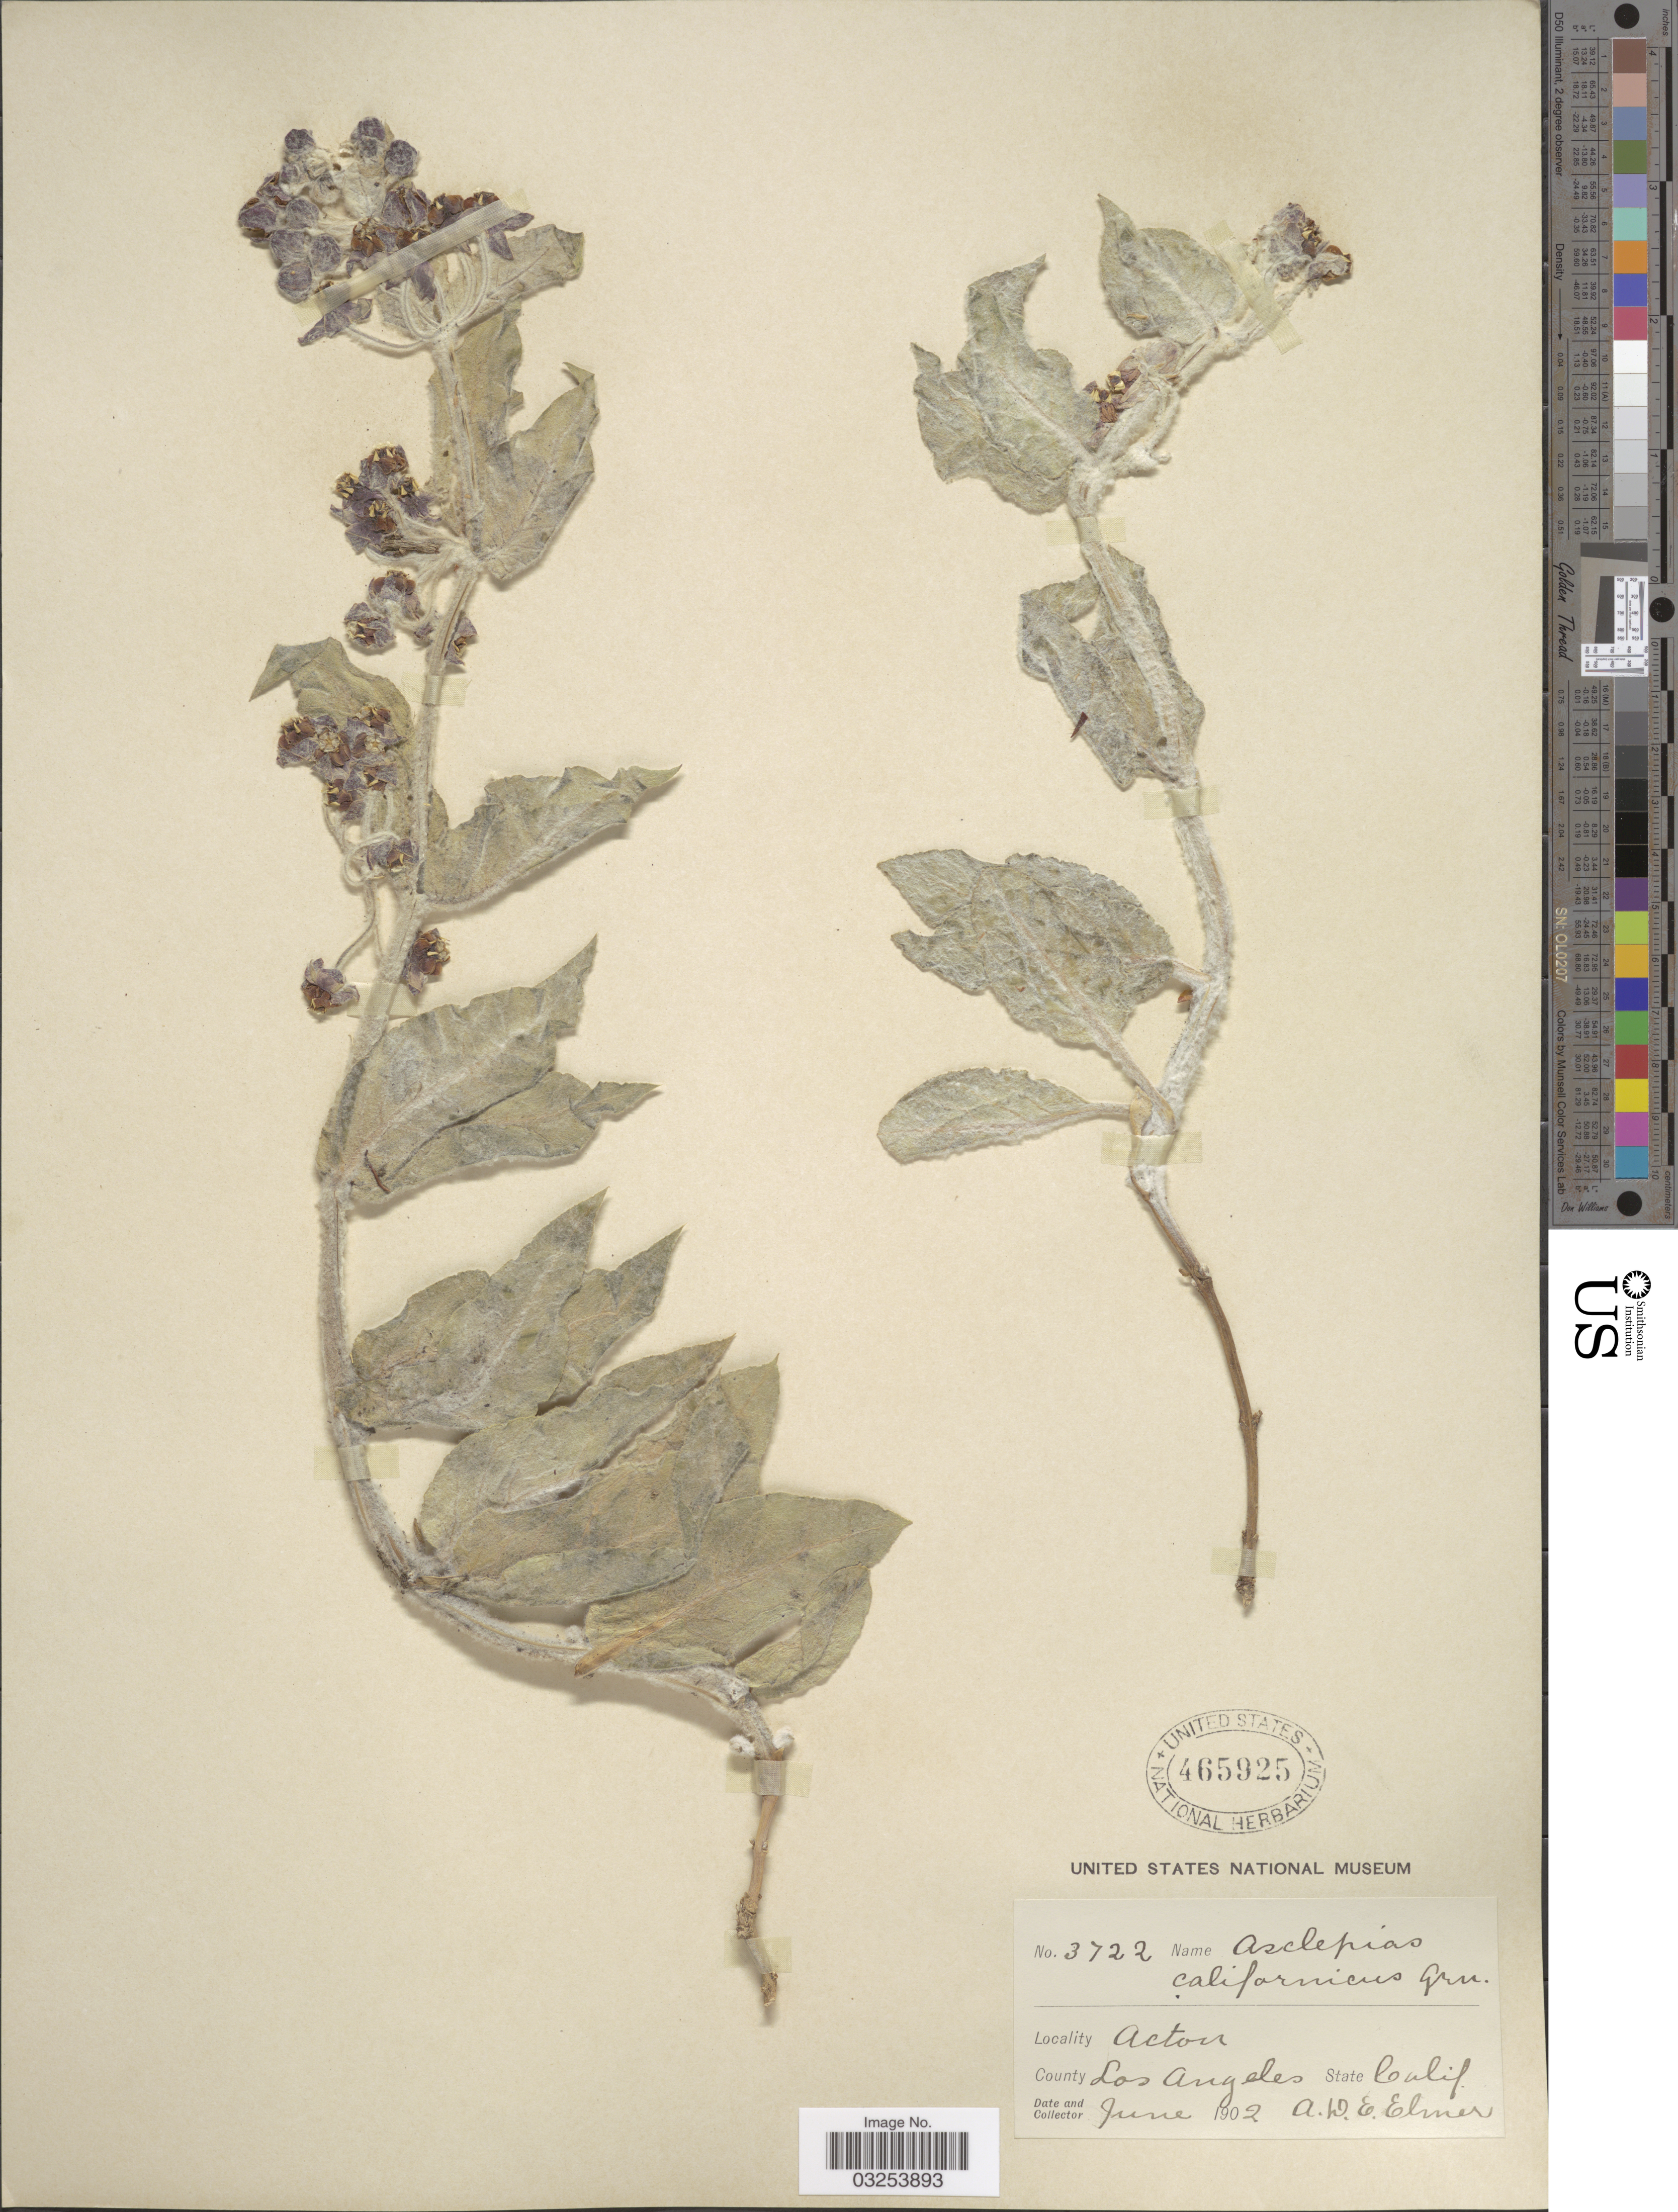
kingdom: Plantae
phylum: Tracheophyta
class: Magnoliopsida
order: Gentianales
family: Apocynaceae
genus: Asclepias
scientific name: Asclepias californica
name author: Greene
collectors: A. D. E. Elmer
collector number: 3722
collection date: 1902-06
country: United States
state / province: California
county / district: Los Angeles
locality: Acton. County Los Angeles.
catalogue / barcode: US 465925